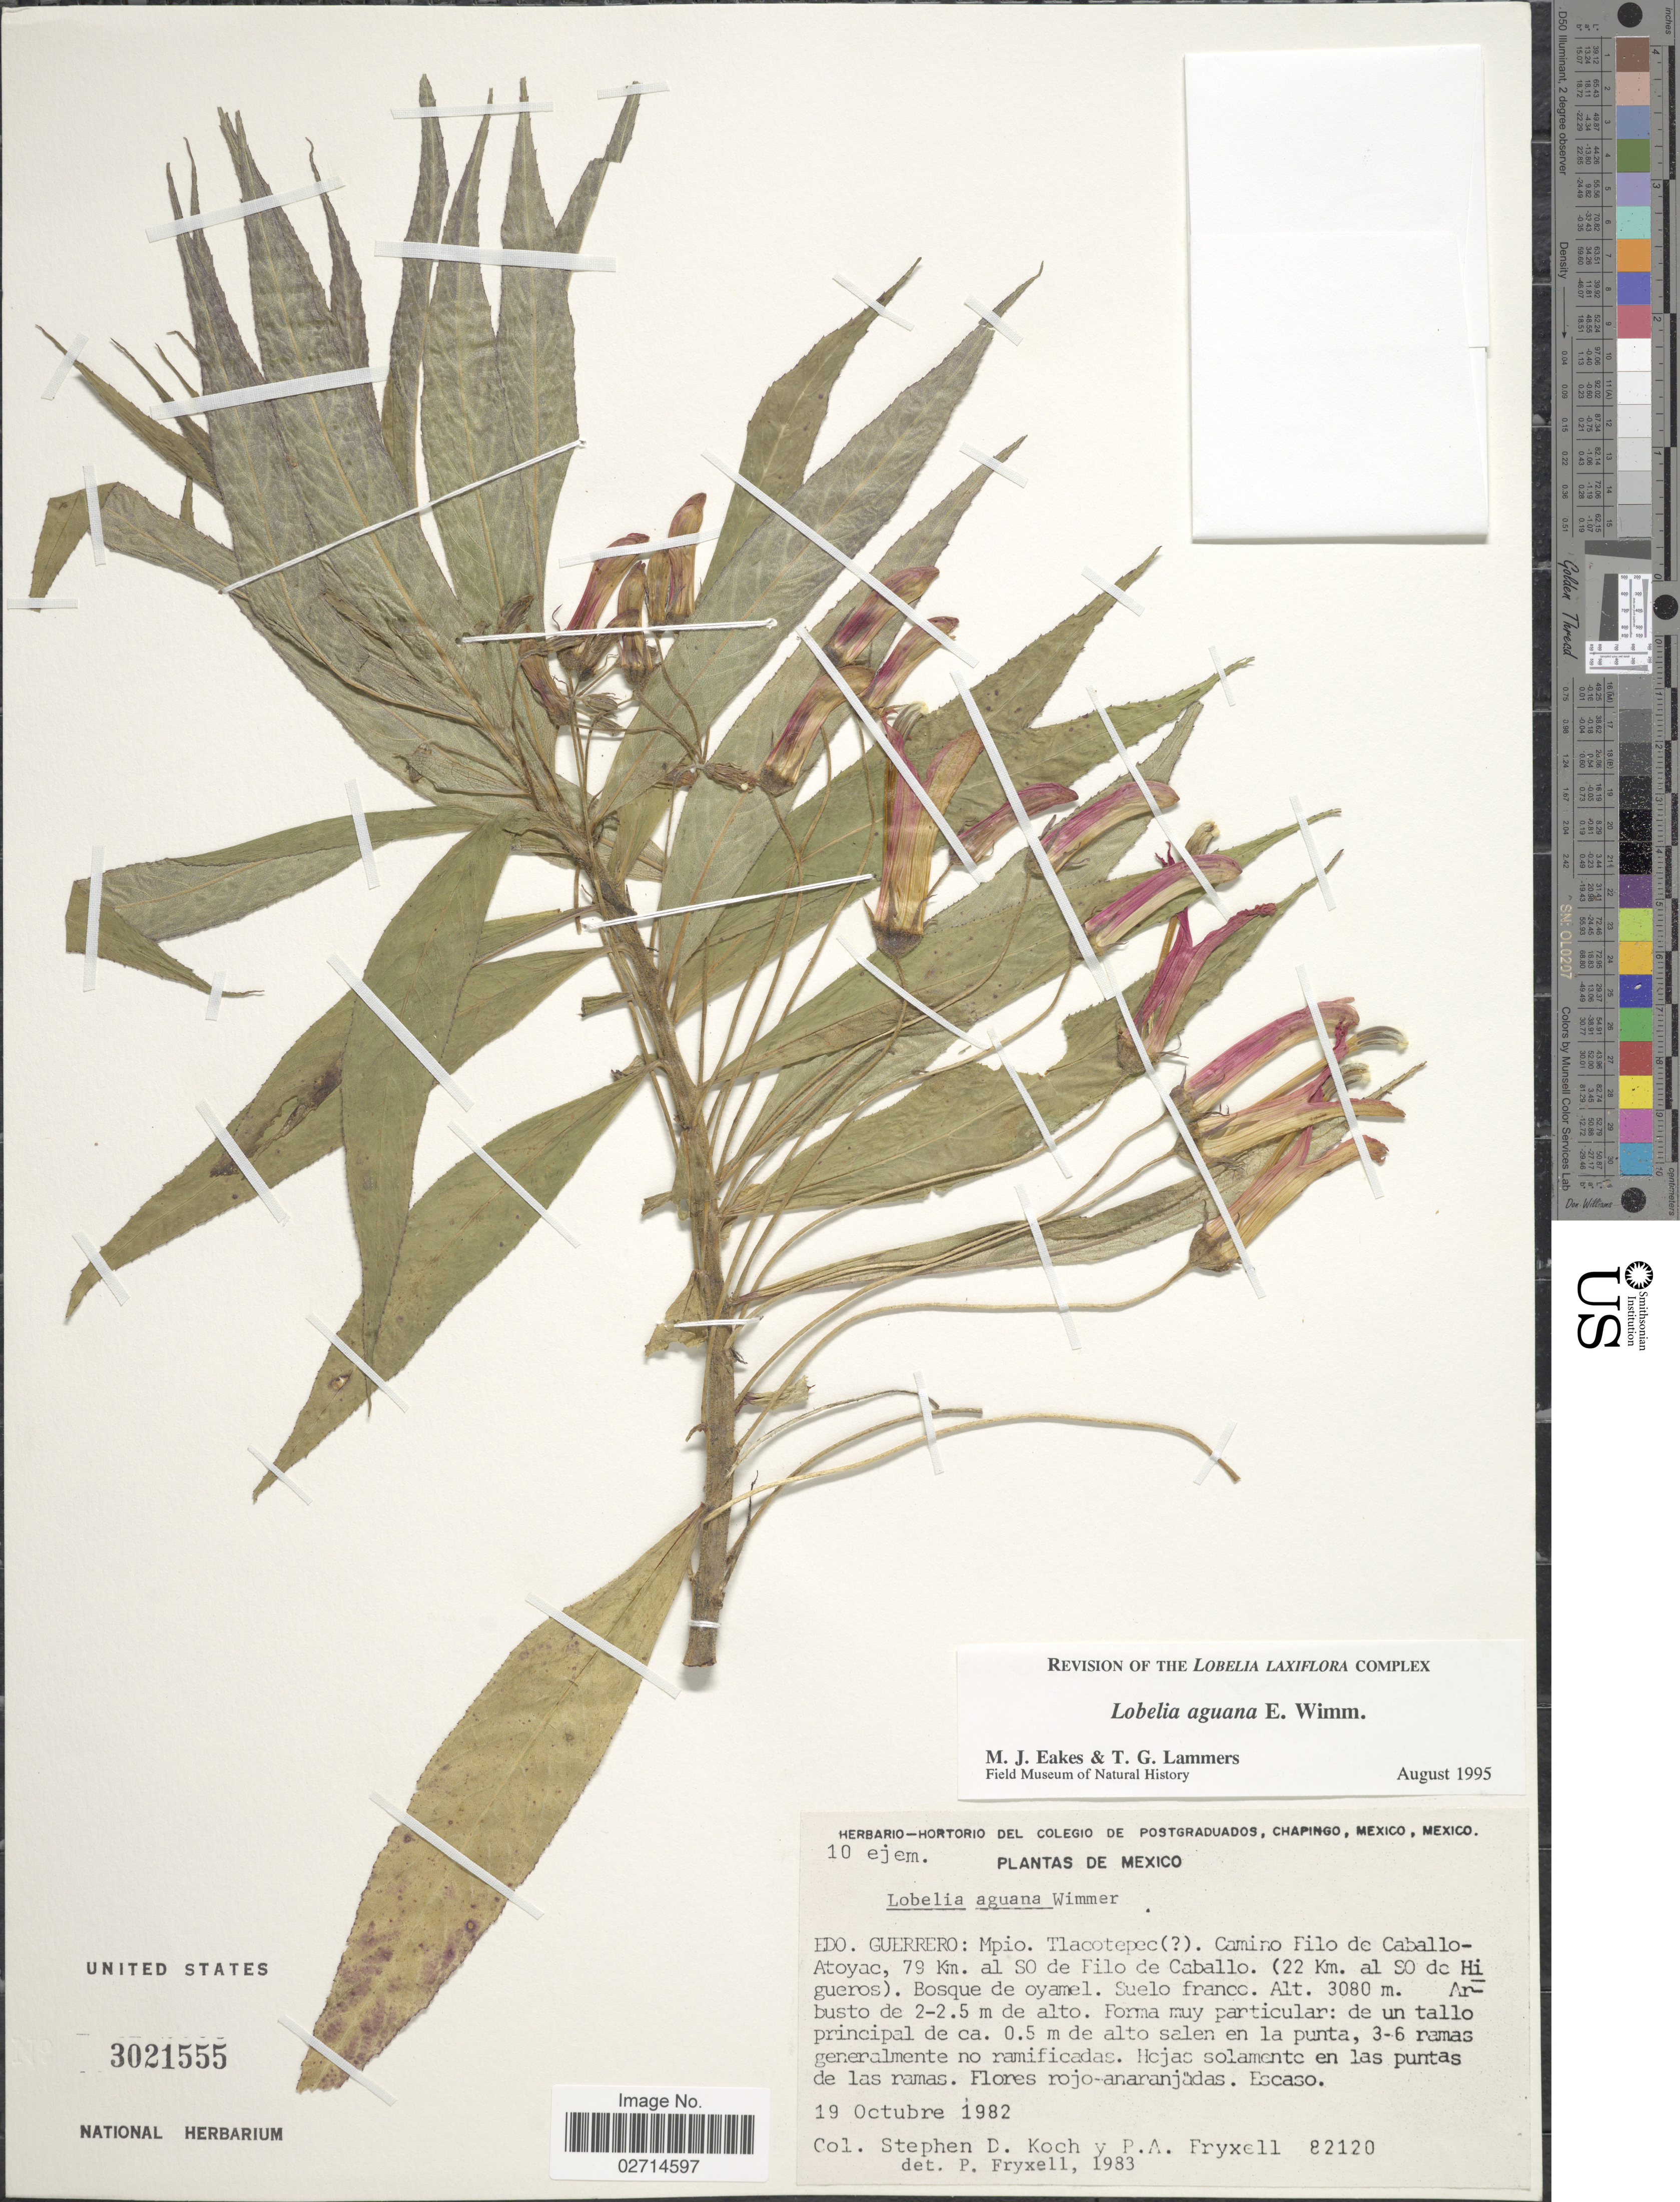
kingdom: Plantae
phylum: Tracheophyta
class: Magnoliopsida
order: Asterales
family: Campanulaceae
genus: Lobelia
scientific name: Lobelia aguana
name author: E. Wimm.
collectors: S. D. Koch & P. A. Fryxell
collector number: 82120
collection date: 1982-10-19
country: Mexico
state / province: Guerrero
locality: Edo. Guerrero: Mpio. Tlacotepec ( [unsure placement]). Camino Filo de Caballo - Atoyac, 79 Km. al SO de Filo de Caballo. (22 Km. al SO de Higueros)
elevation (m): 3080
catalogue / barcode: US 3021555